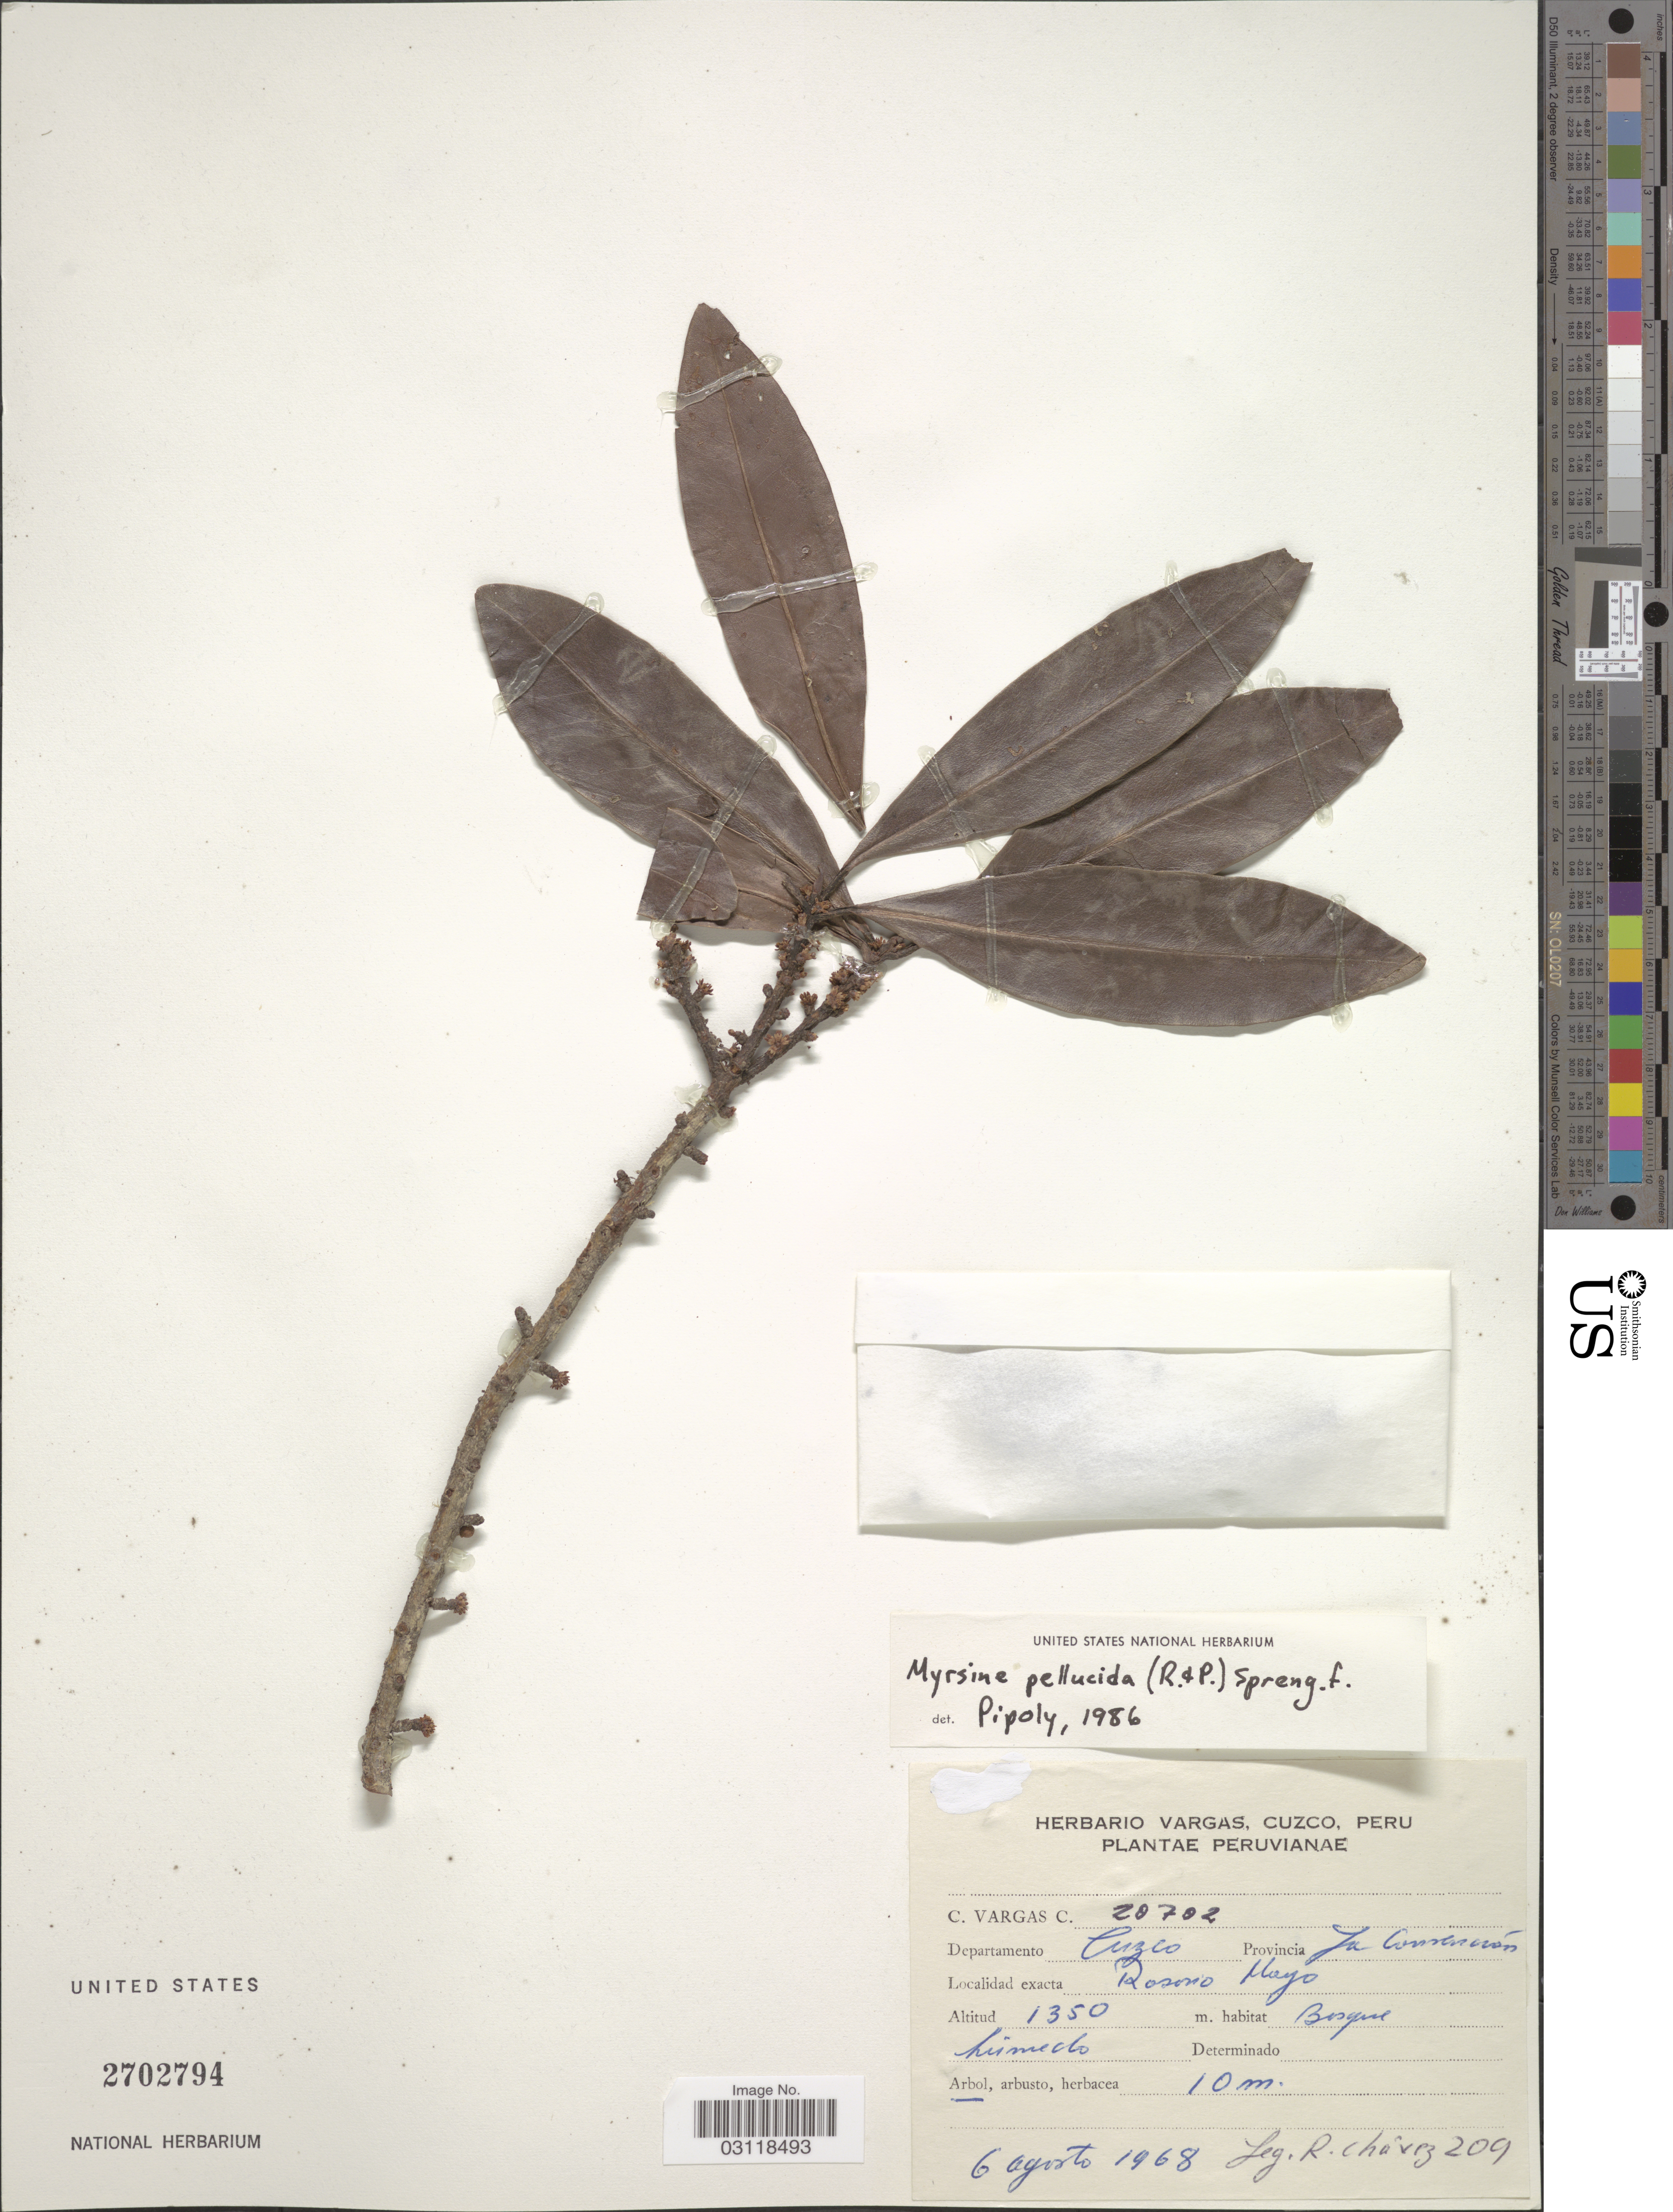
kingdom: Plantae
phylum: Tracheophyta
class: Magnoliopsida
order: Ericales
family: Primulaceae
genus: Rapanea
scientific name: Rapanea pellucida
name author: (Ruiz & Pav.) Mez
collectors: C. Vargas Calderón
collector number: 28702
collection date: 1968-08-06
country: Peru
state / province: Cusco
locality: Departamento Cuzco. Provincia La Convención. Rosario Mayo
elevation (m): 1350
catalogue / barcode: US 2702794